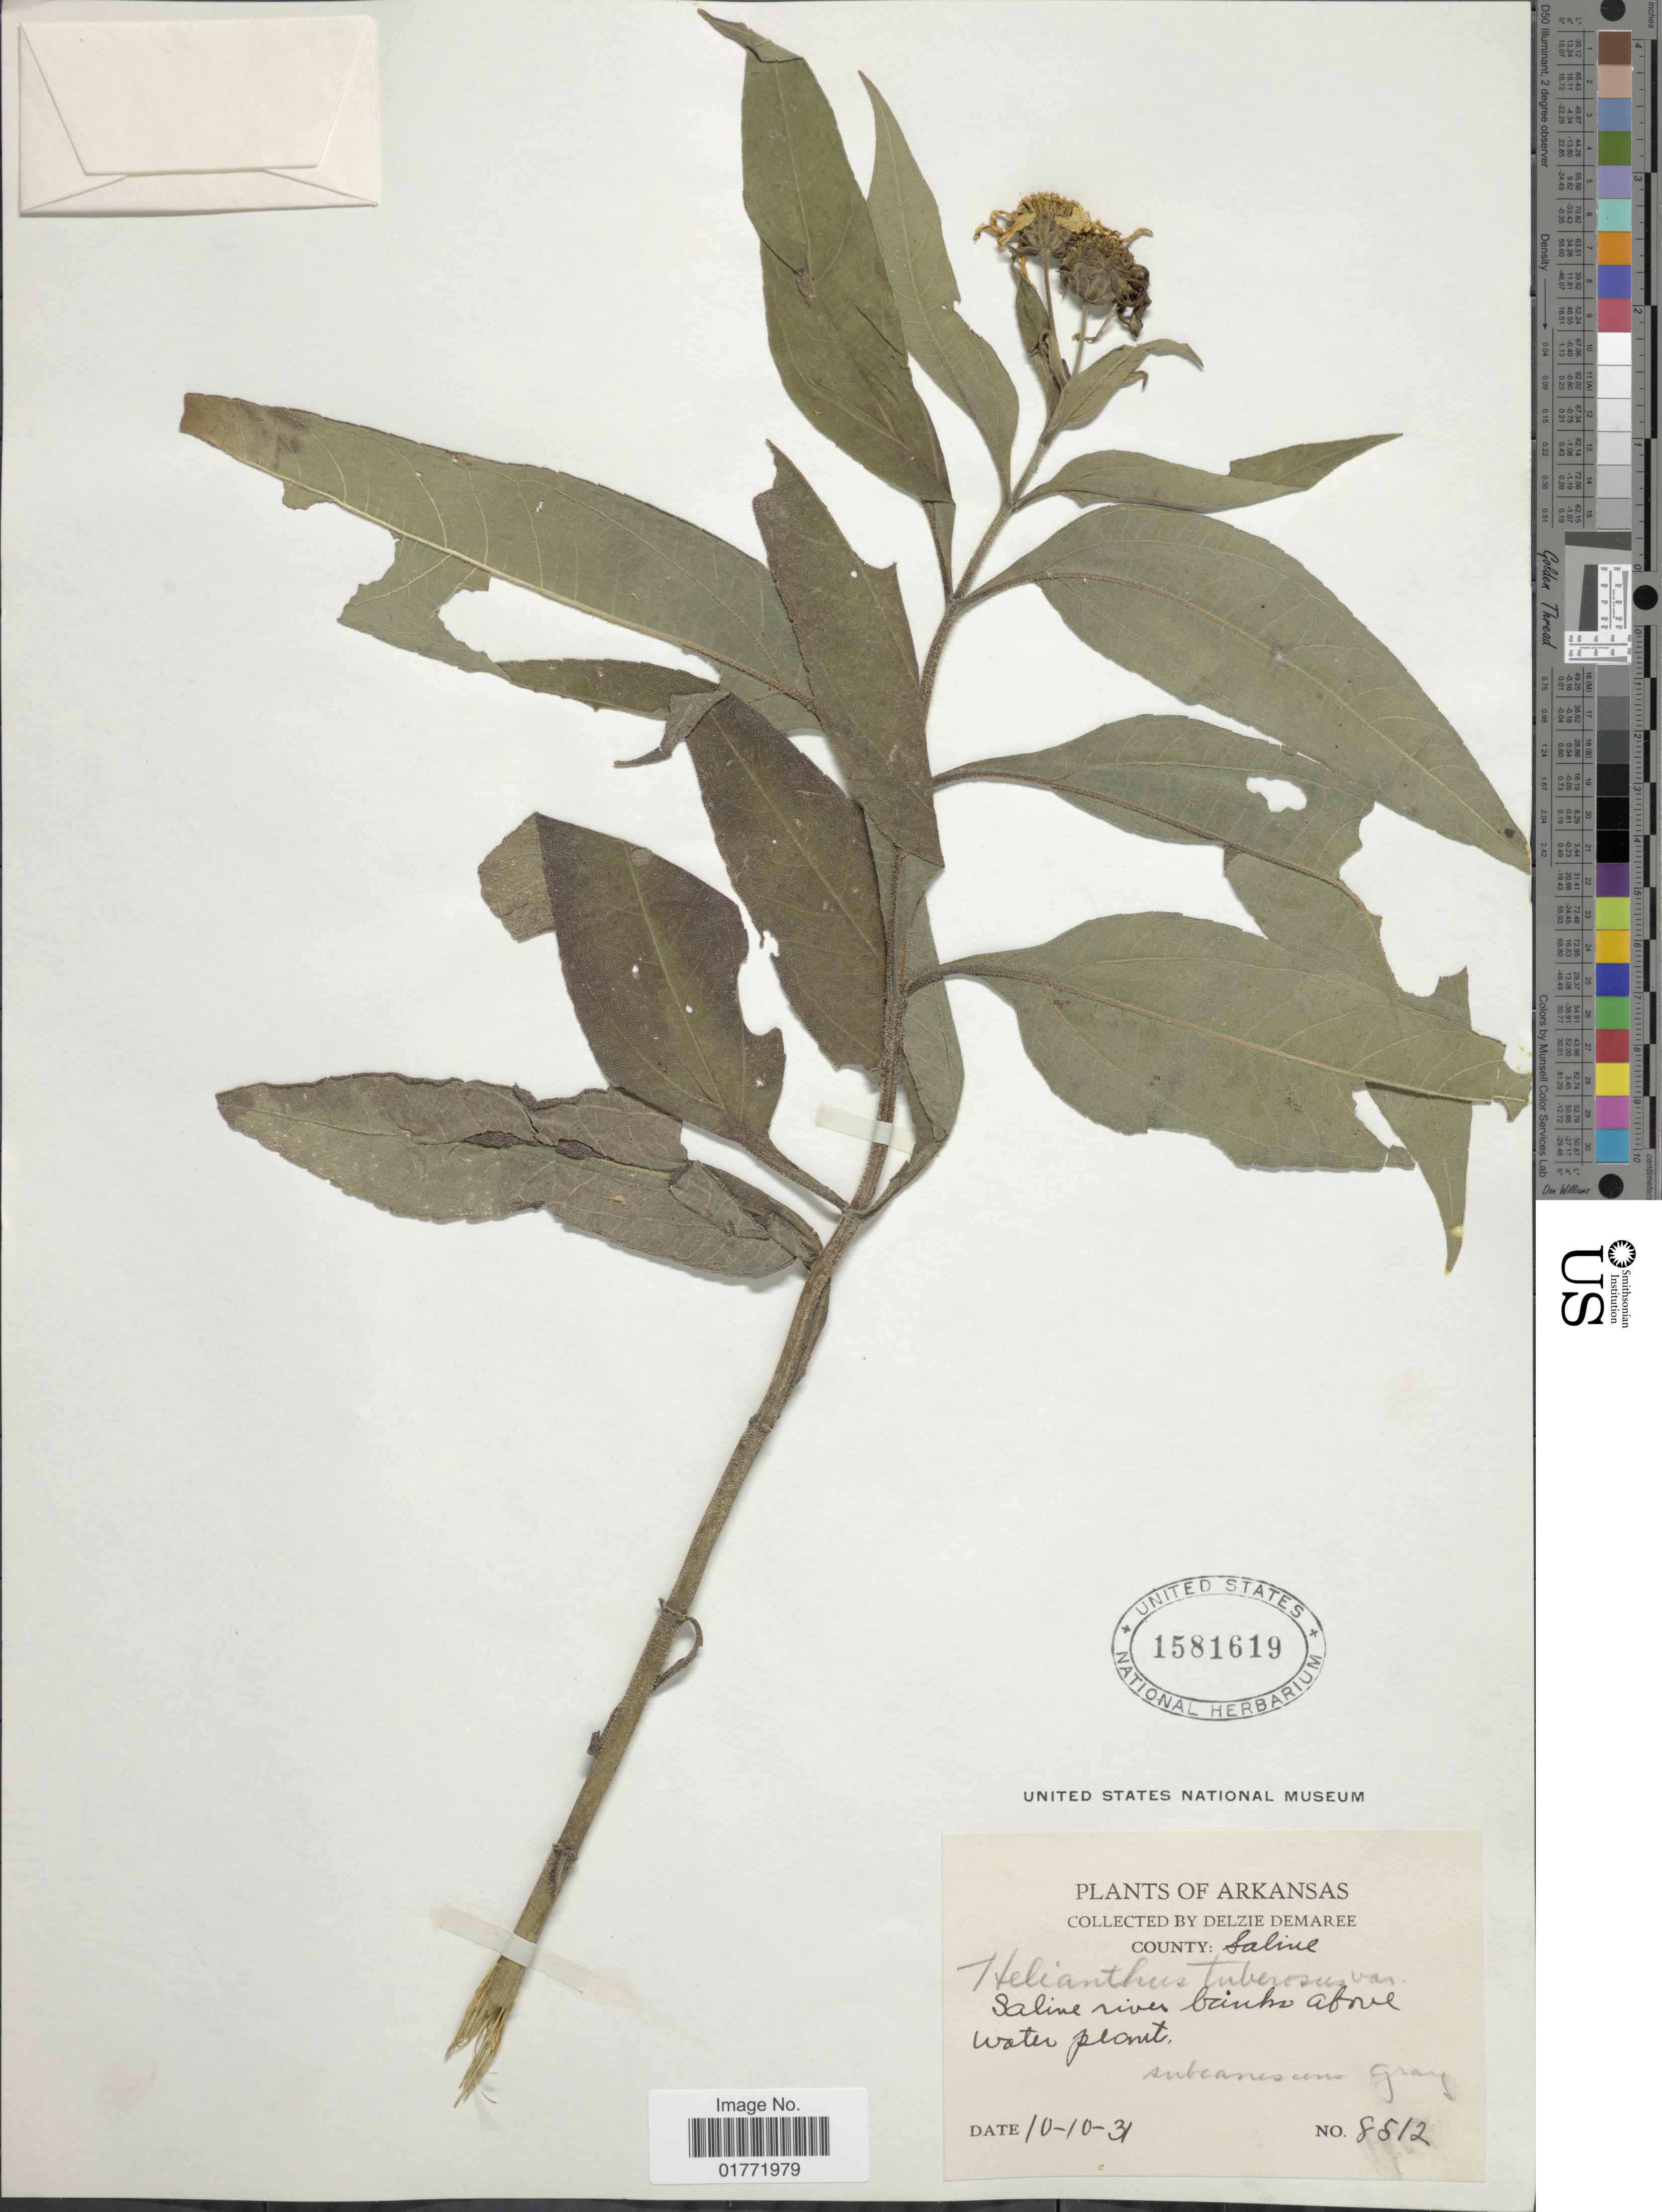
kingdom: Plantae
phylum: Tracheophyta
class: Magnoliopsida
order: Asterales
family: Asteraceae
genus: Helianthus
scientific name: Helianthus tuberosus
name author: L.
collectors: D. Demaree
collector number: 8512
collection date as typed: Transcribed d/m/y: 10/10/31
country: United States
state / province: Arkansas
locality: Arkansas, Saline river banks above water pe [illegible text]t. County: Saline.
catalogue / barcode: US 1581619